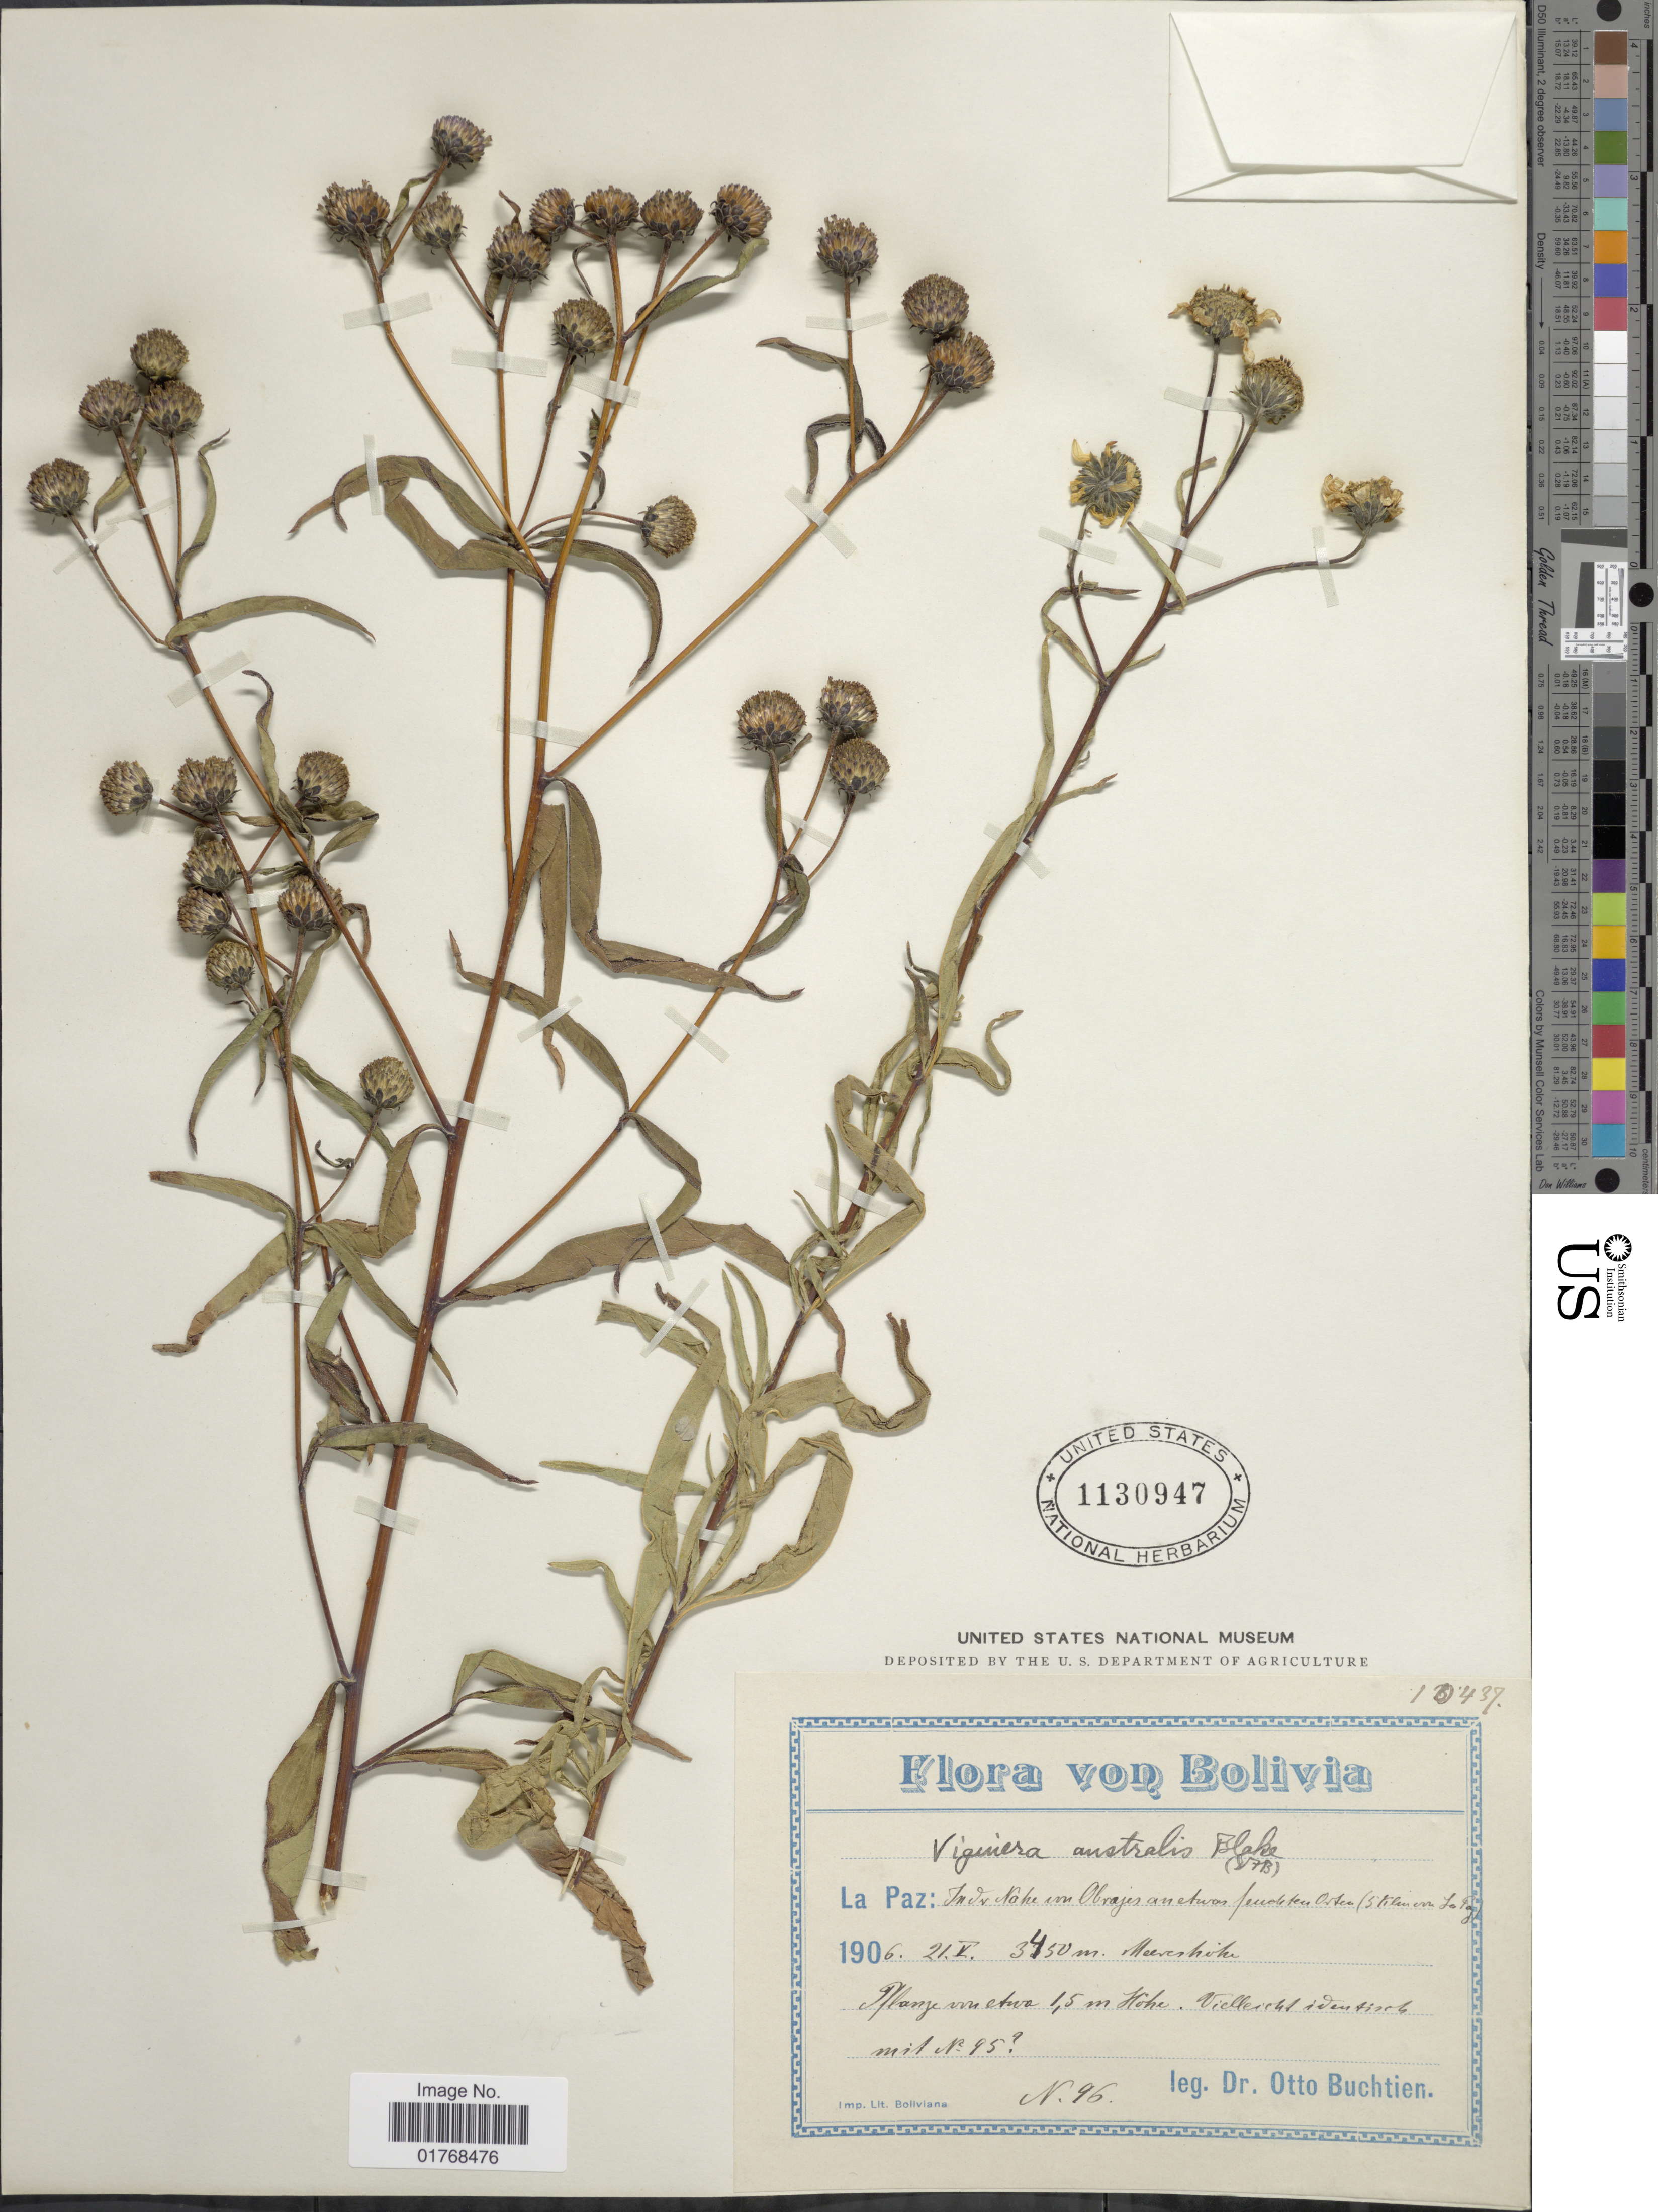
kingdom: Plantae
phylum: Tracheophyta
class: Magnoliopsida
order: Asterales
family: Asteraceae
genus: Viguiera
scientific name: Viguiera australis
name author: Blake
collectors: O. Buchtien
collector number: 96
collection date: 1906-05-21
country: Bolivia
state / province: La Paz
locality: in der Nähe von Obrajes an etwas feuchten Orten 5 km von La Paz (near Obrajes in some humid places 5 km from La Paz)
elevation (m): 3450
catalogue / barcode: US 1130947